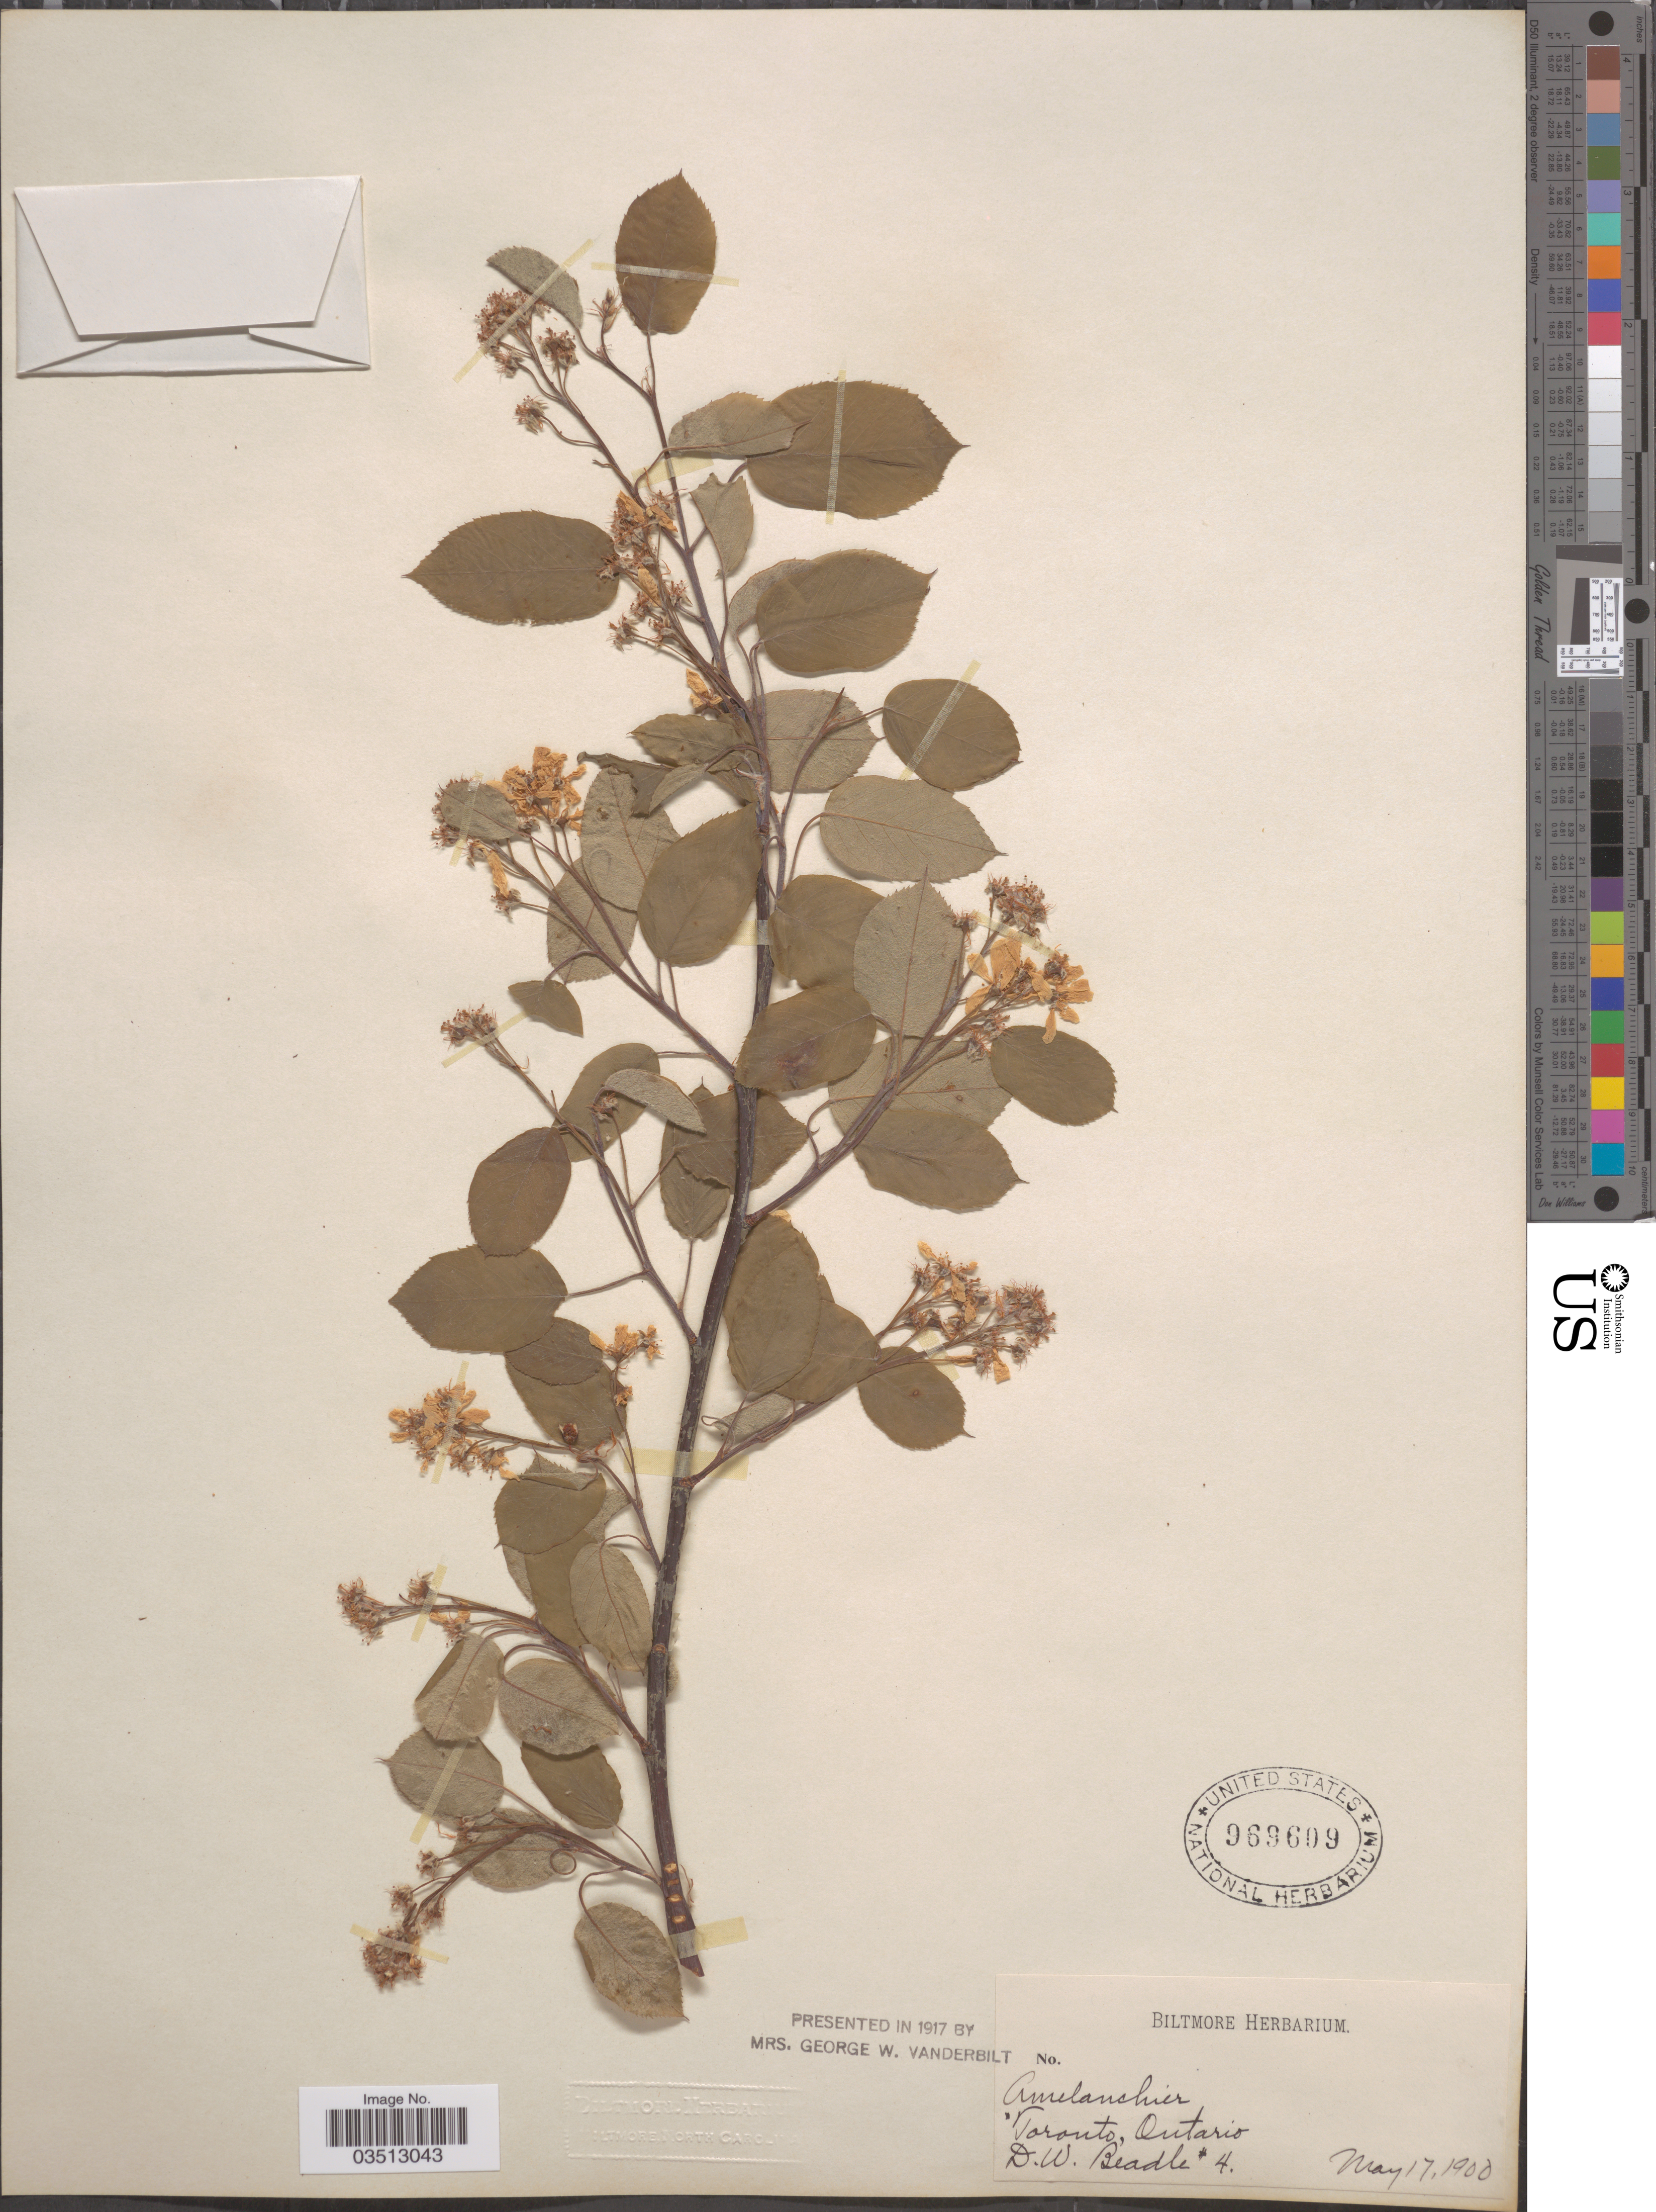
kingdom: Plantae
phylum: Tracheophyta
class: Magnoliopsida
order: Rosales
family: Rosaceae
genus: Amelanchier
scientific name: Amelanchier sp.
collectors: D. Beadle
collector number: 4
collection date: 1900-05-17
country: Canada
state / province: Ontario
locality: Toronto.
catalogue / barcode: US 969609